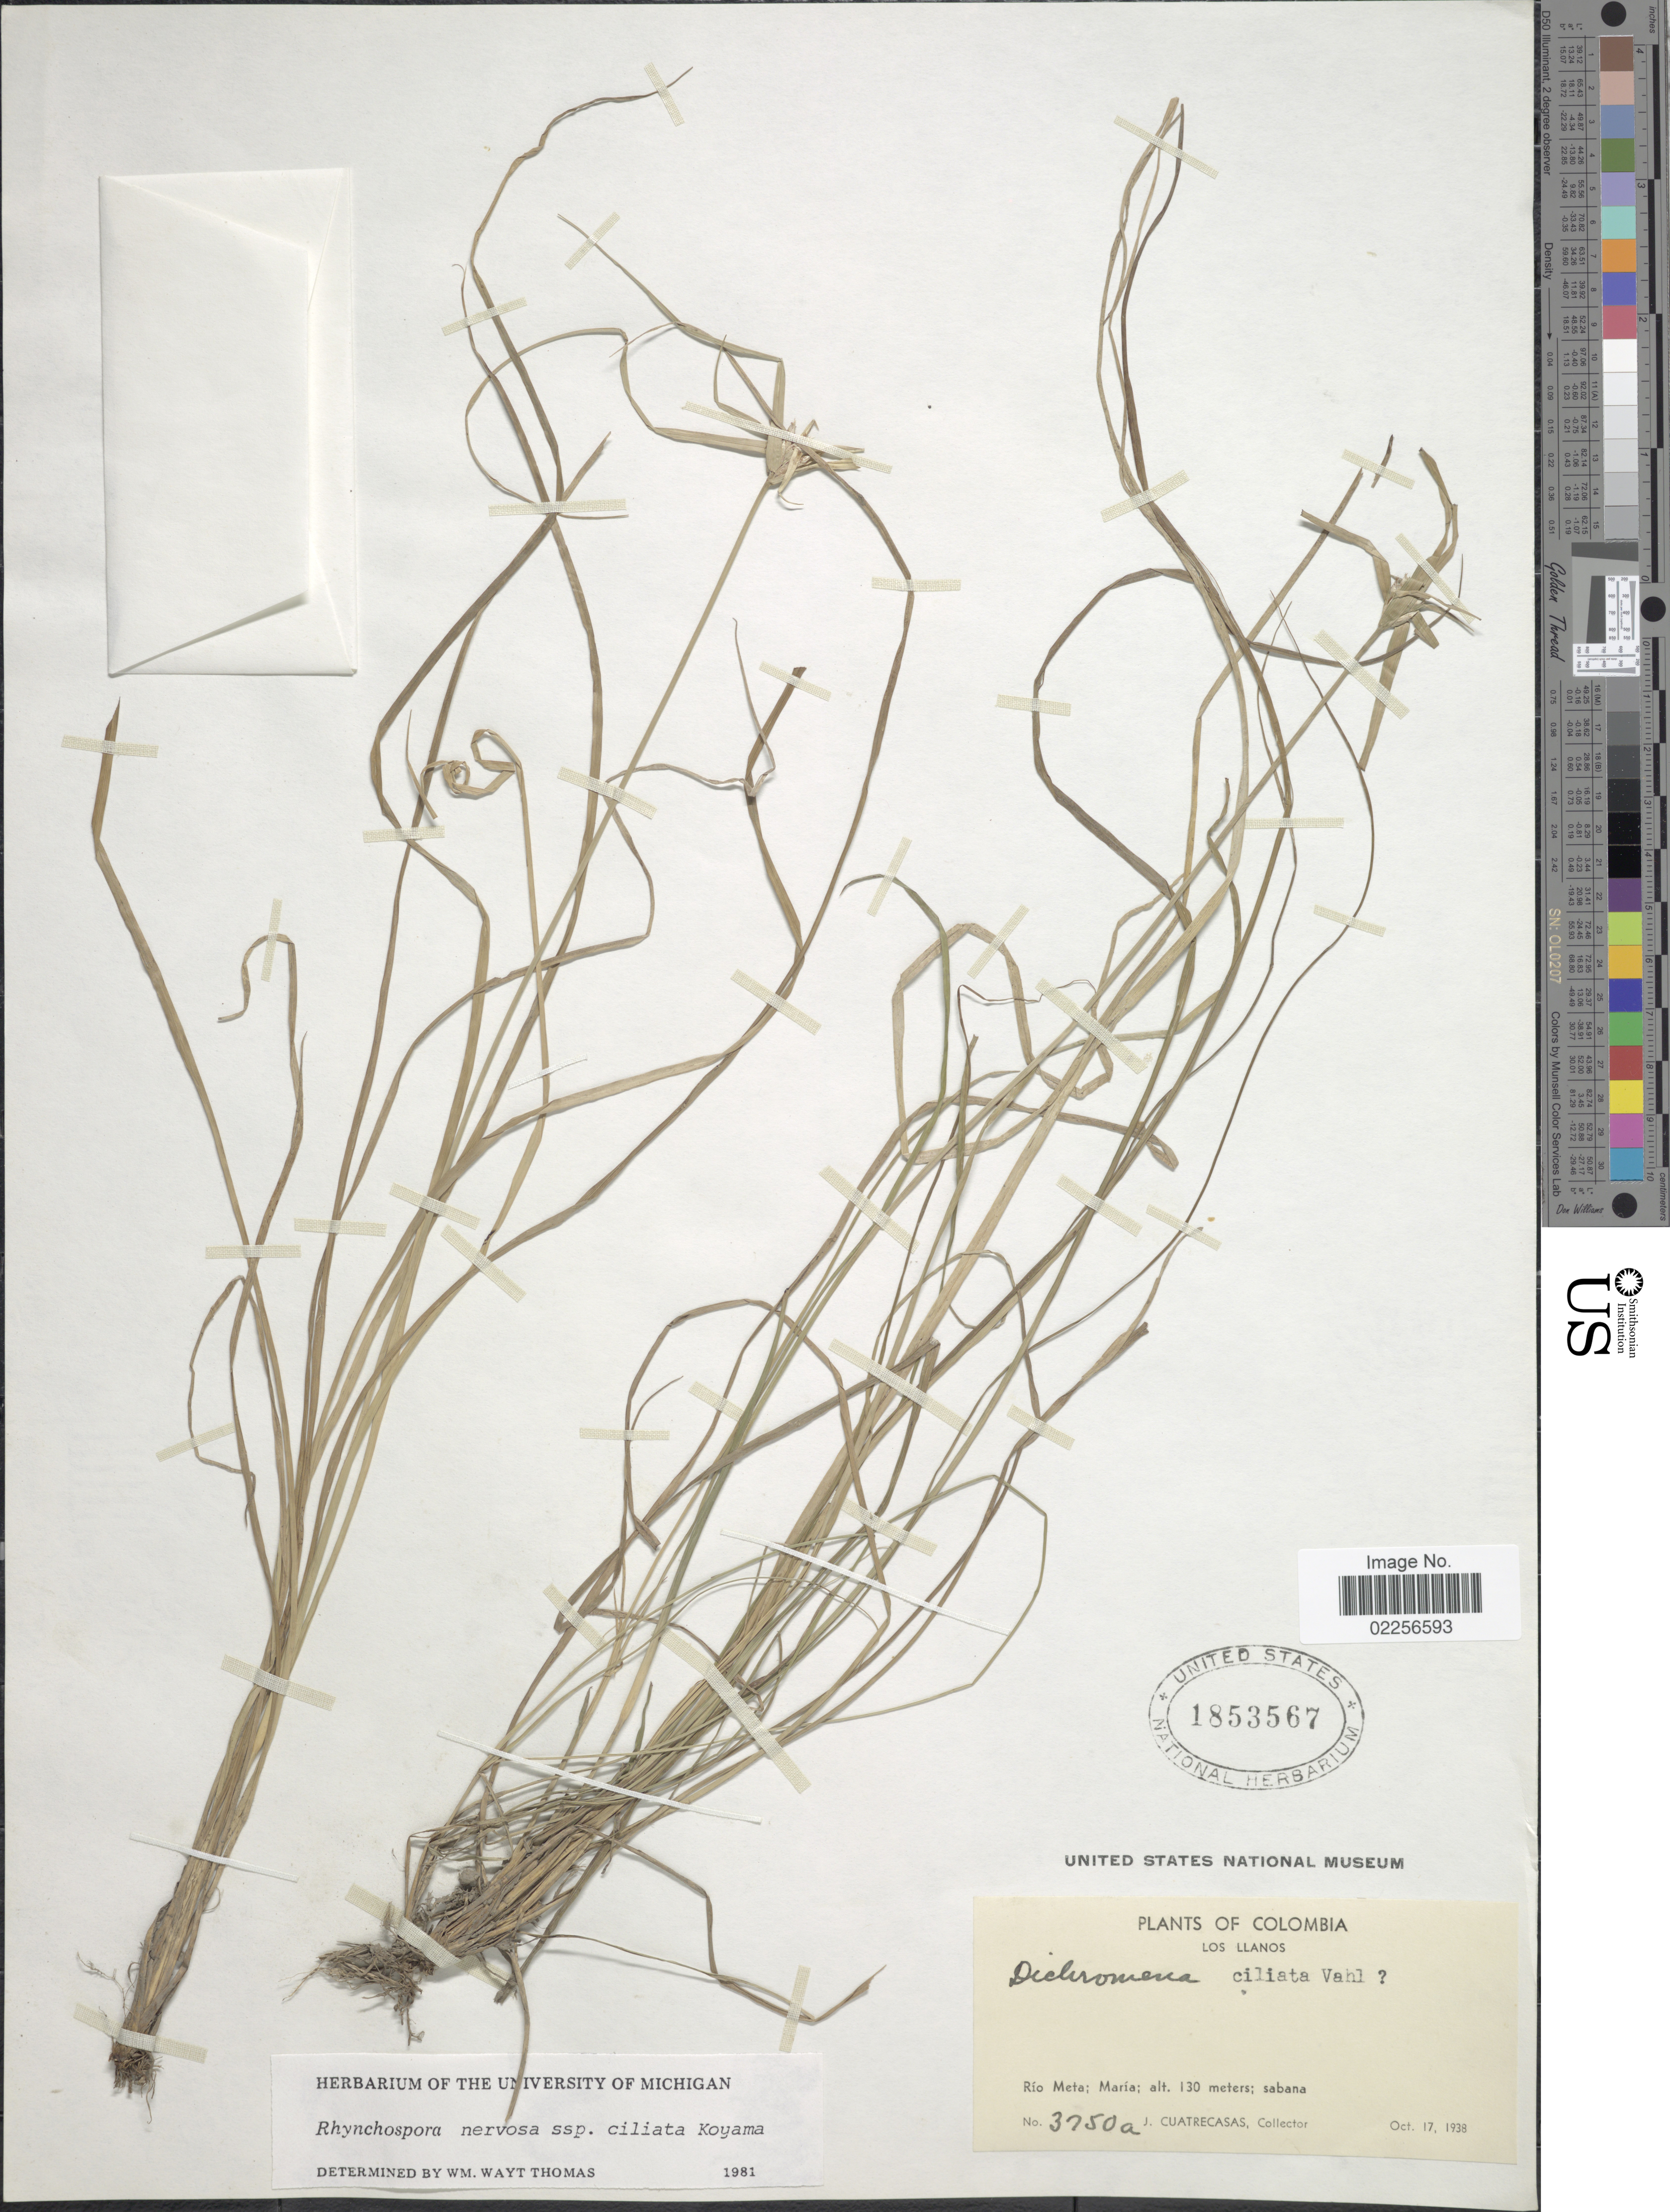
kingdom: Plantae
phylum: Tracheophyta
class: Liliopsida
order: Poales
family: Cyperaceae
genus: Rhynchospora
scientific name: Rhynchospora ciliata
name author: (G. Mey.) Kük.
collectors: J. Cuatrecasas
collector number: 3750a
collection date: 1938-10-17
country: Colombia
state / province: Meta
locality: Los Llanos, Rio Meta, Maria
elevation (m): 130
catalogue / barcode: US 1853567